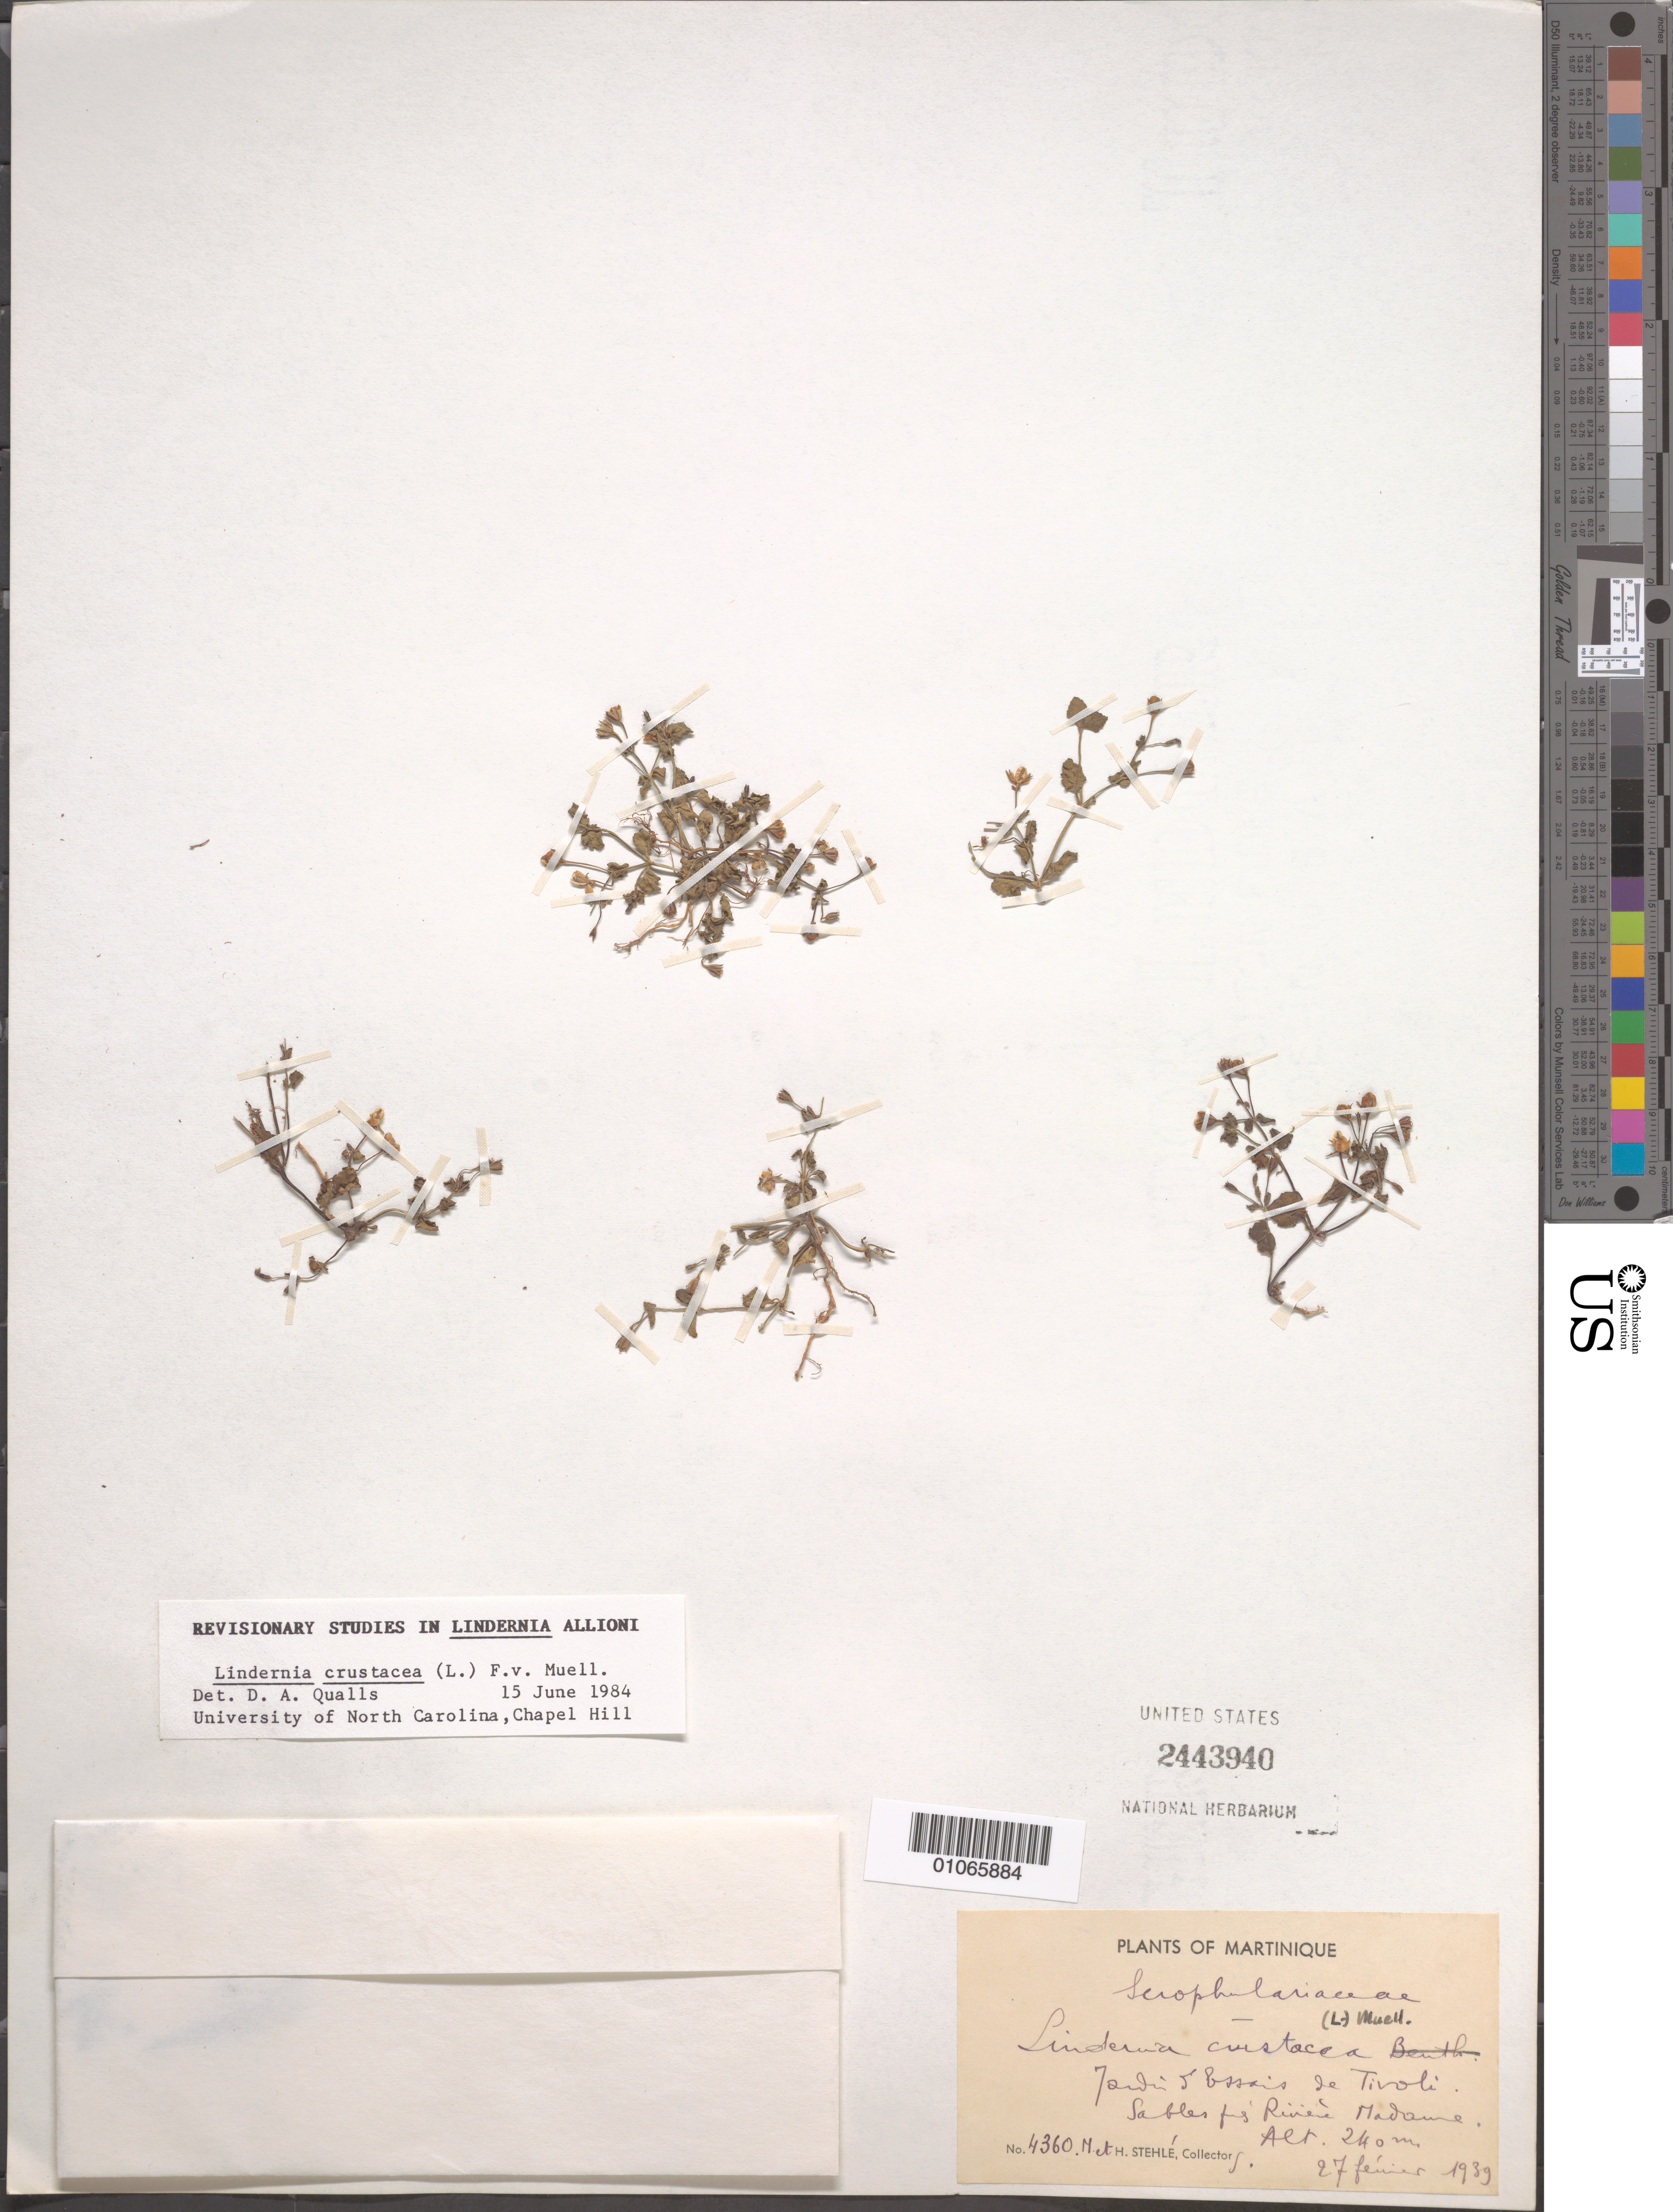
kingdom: Plantae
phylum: Tracheophyta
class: Magnoliopsida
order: Lamiales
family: Linderniaceae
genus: Lindernia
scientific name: Lindernia crustacea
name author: (L.) F. Muell.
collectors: H. Stehlé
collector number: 4360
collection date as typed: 27 Feb 1939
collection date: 1939-02-27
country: Grenada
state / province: Saint Andrew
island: Grenada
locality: Soils along the River Madame, near Tivoli.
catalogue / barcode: US 2443940